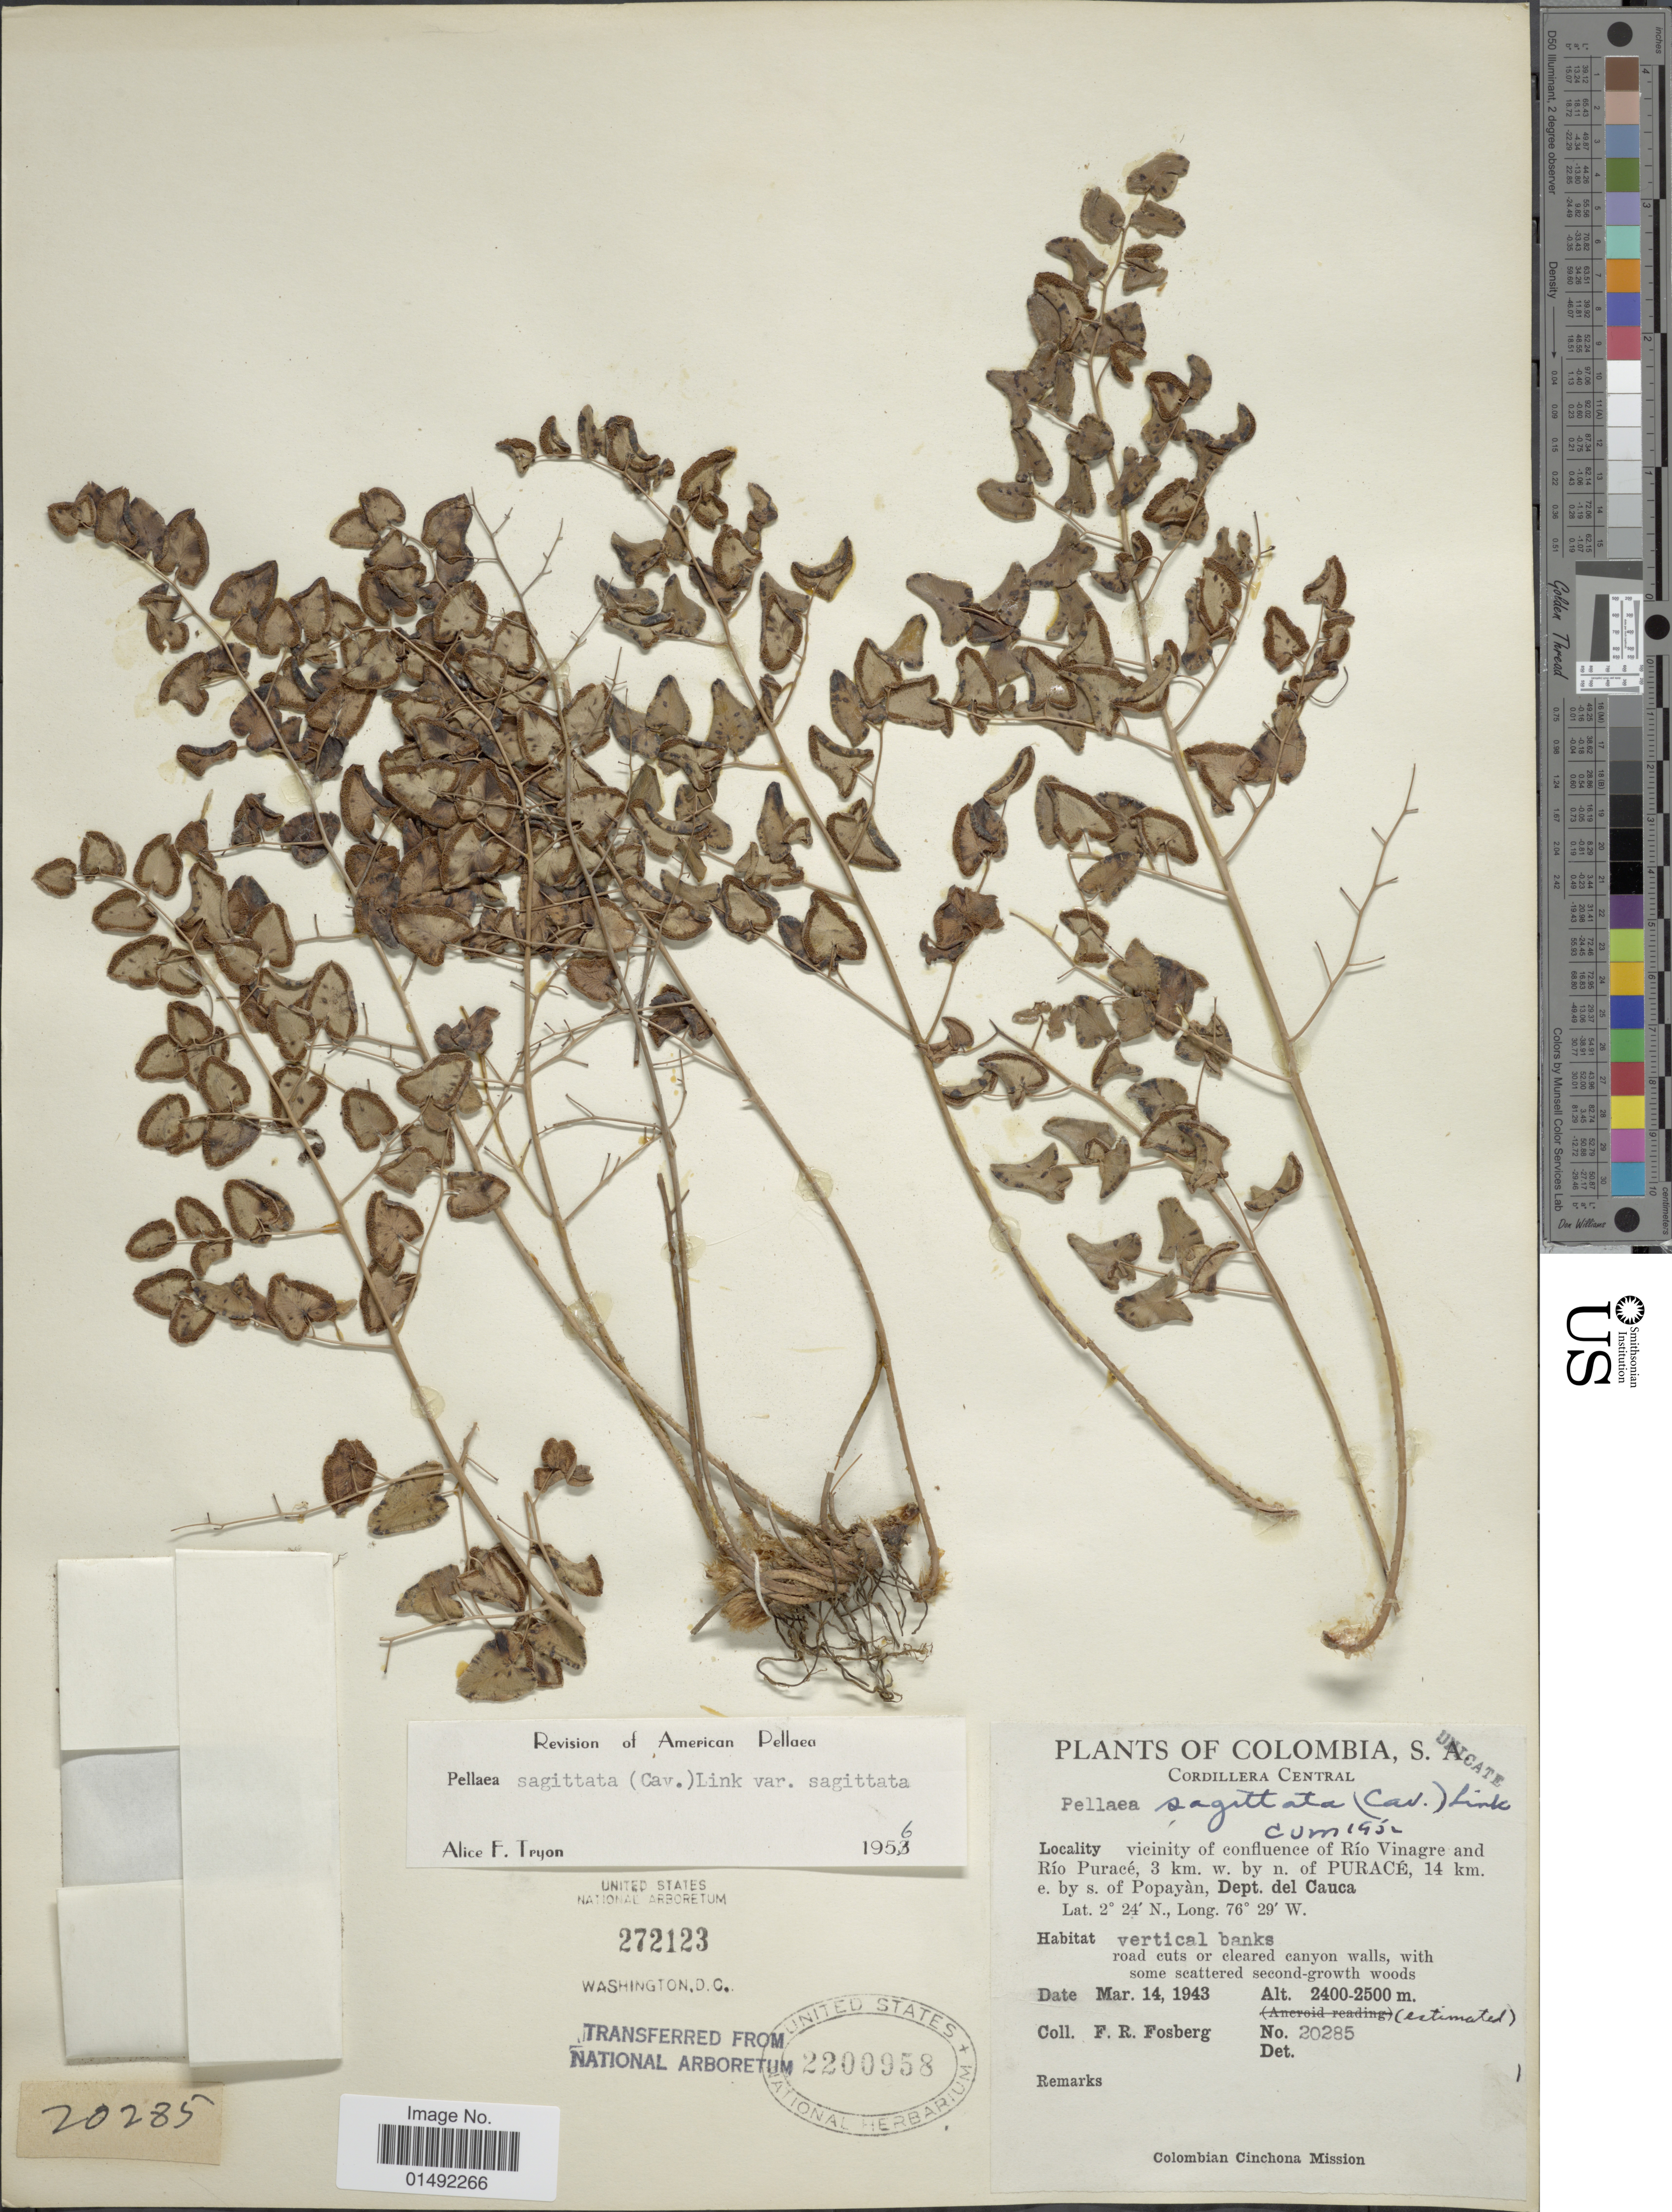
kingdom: Plantae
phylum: Tracheophyta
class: Polypodiopsida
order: Polypodiales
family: Pteridaceae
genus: Pellaea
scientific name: Pellaea sagittata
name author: (Cav.) Link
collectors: F. R. Fosberg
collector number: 20285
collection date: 1943-03-14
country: Colombia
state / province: Cauca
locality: Cordillera Central, vicinity of confluence of Río Vinagre and Río Puracé, 3 km w, by n. of Puracé, 14 km. e. by s. of Popayàn, Dept del Cauca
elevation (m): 2400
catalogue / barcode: US 2200958